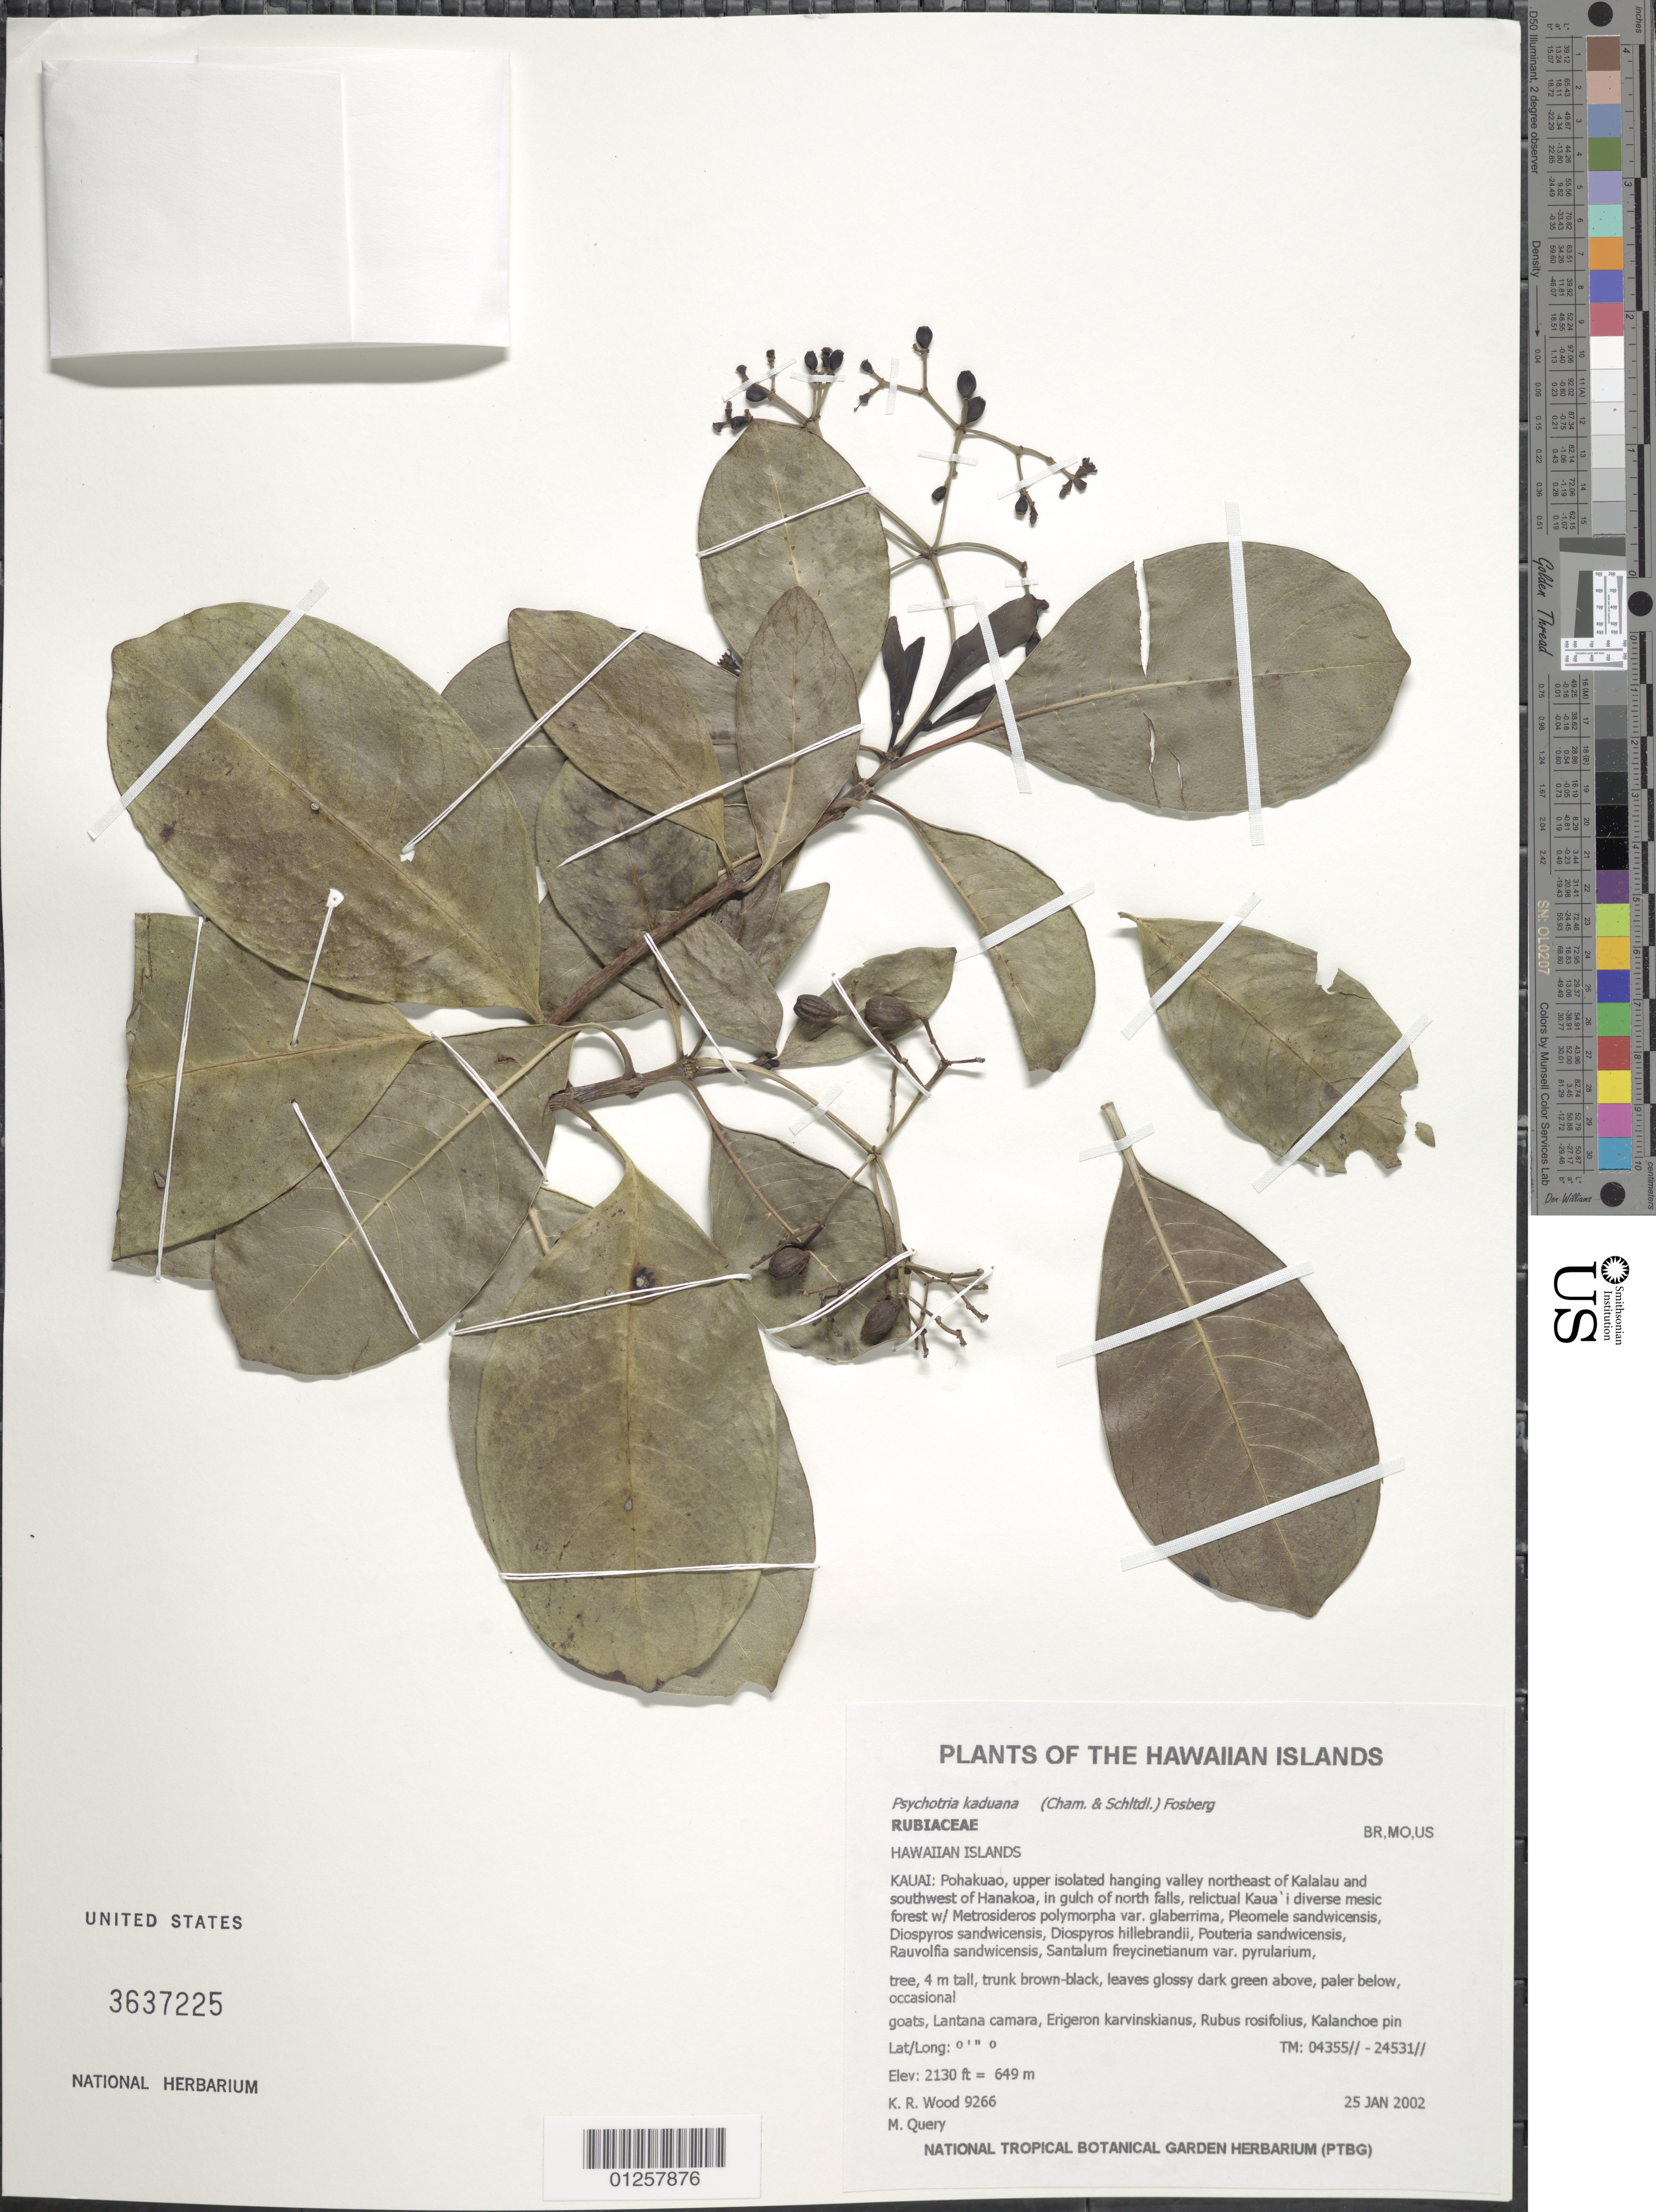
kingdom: Plantae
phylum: Tracheophyta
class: Magnoliopsida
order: Gentianales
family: Rubiaceae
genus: Psychotria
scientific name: Psychotria kaduana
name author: (Cham. & Schltdl.) Fosberg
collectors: K. R. Wood & M. Query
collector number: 9266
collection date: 2002-01-25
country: United States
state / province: Hawaii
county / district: Kauai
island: Kaua'i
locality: Pohakuao, upper isolated hanging valley NE of Kalalau and SW of Hanakoa, in gulch of north falls.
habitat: Mesic forest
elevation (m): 649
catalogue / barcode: US 3637225